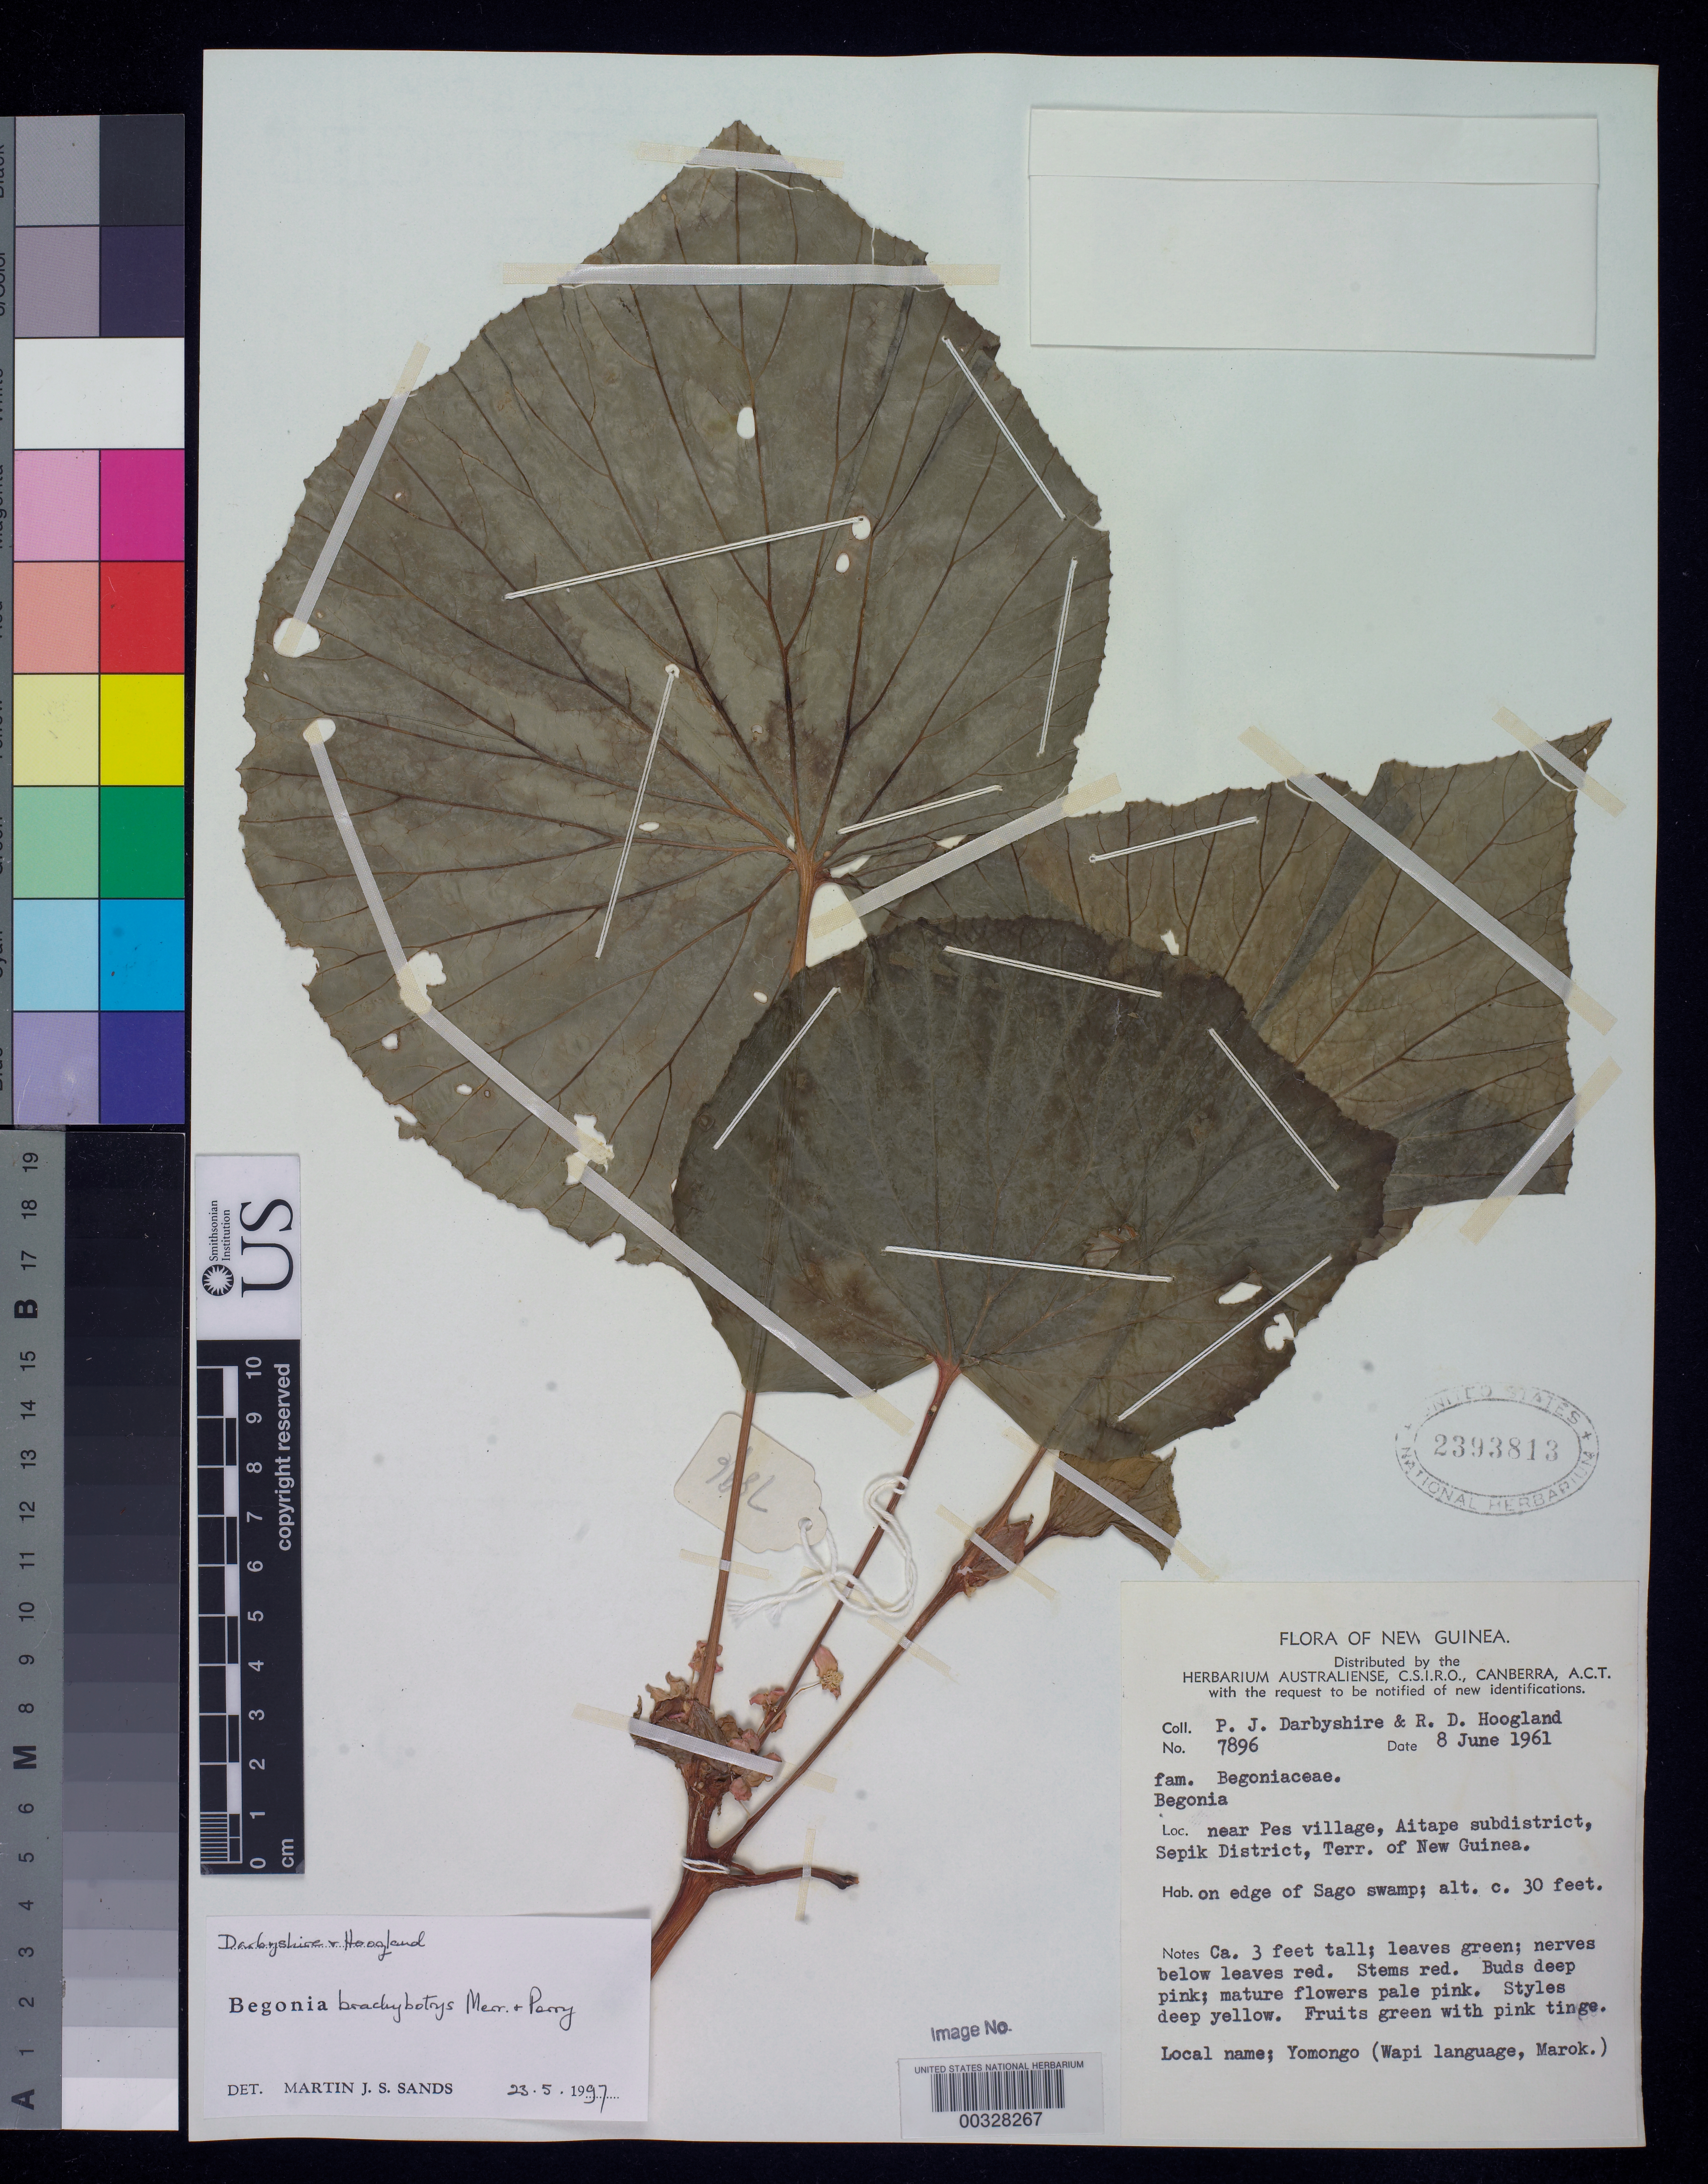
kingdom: Plantae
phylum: Tracheophyta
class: Magnoliopsida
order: Cucurbitales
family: Begoniaceae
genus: Begonia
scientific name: Begonia brachybotrys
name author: Merr. & L.M. Perry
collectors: P. Darbyshire & R. D. Hoogland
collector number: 7896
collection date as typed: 08 Jun 1961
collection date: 1961-06-08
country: Papua New Guinea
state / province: Sandaun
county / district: Aitape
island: New Guinea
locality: Near pes village, aitape subdistrict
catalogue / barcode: US 2393813